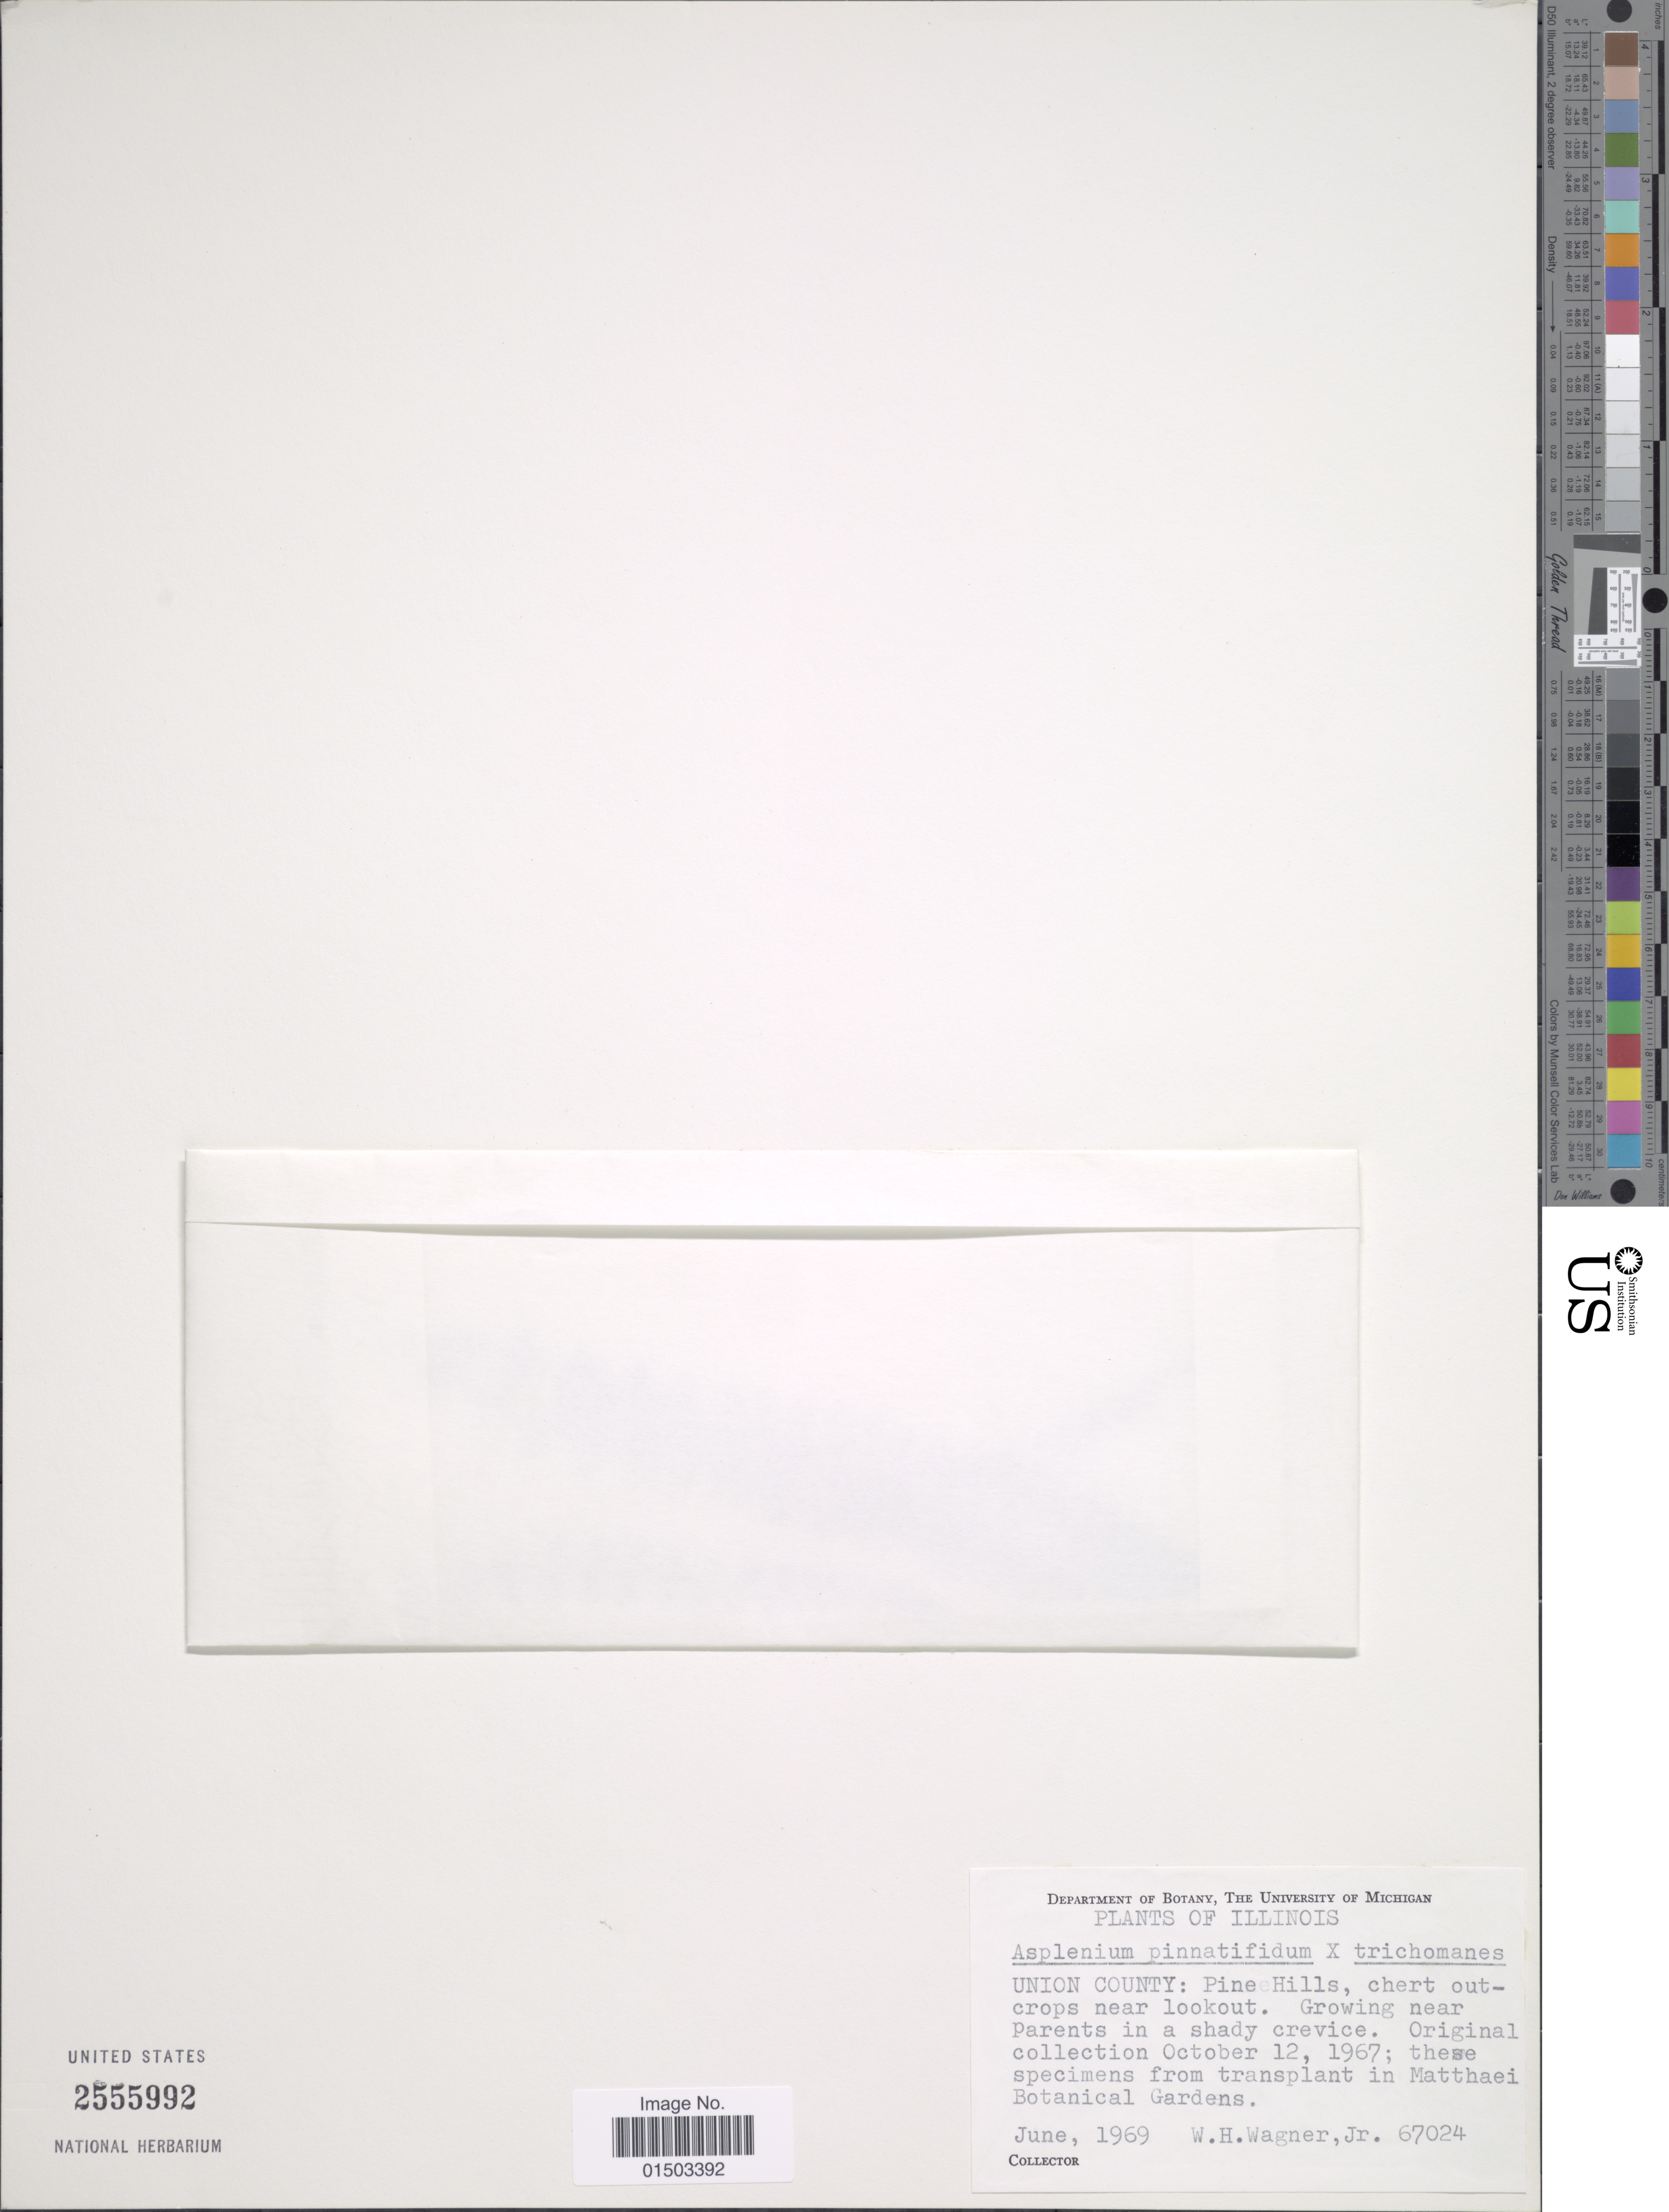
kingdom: Plantae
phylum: Tracheophyta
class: Polypodiopsida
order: Polypodiales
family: Aspleniaceae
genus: Asplenium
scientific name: Asplenium x herbwagneri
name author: W.C. Taylor & Mohlenbr.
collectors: W. H. Wagner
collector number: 67024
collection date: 1969-06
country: United States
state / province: Illinois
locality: Union County: Pine Hills,chert outcrops near lookout.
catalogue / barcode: US 2555992